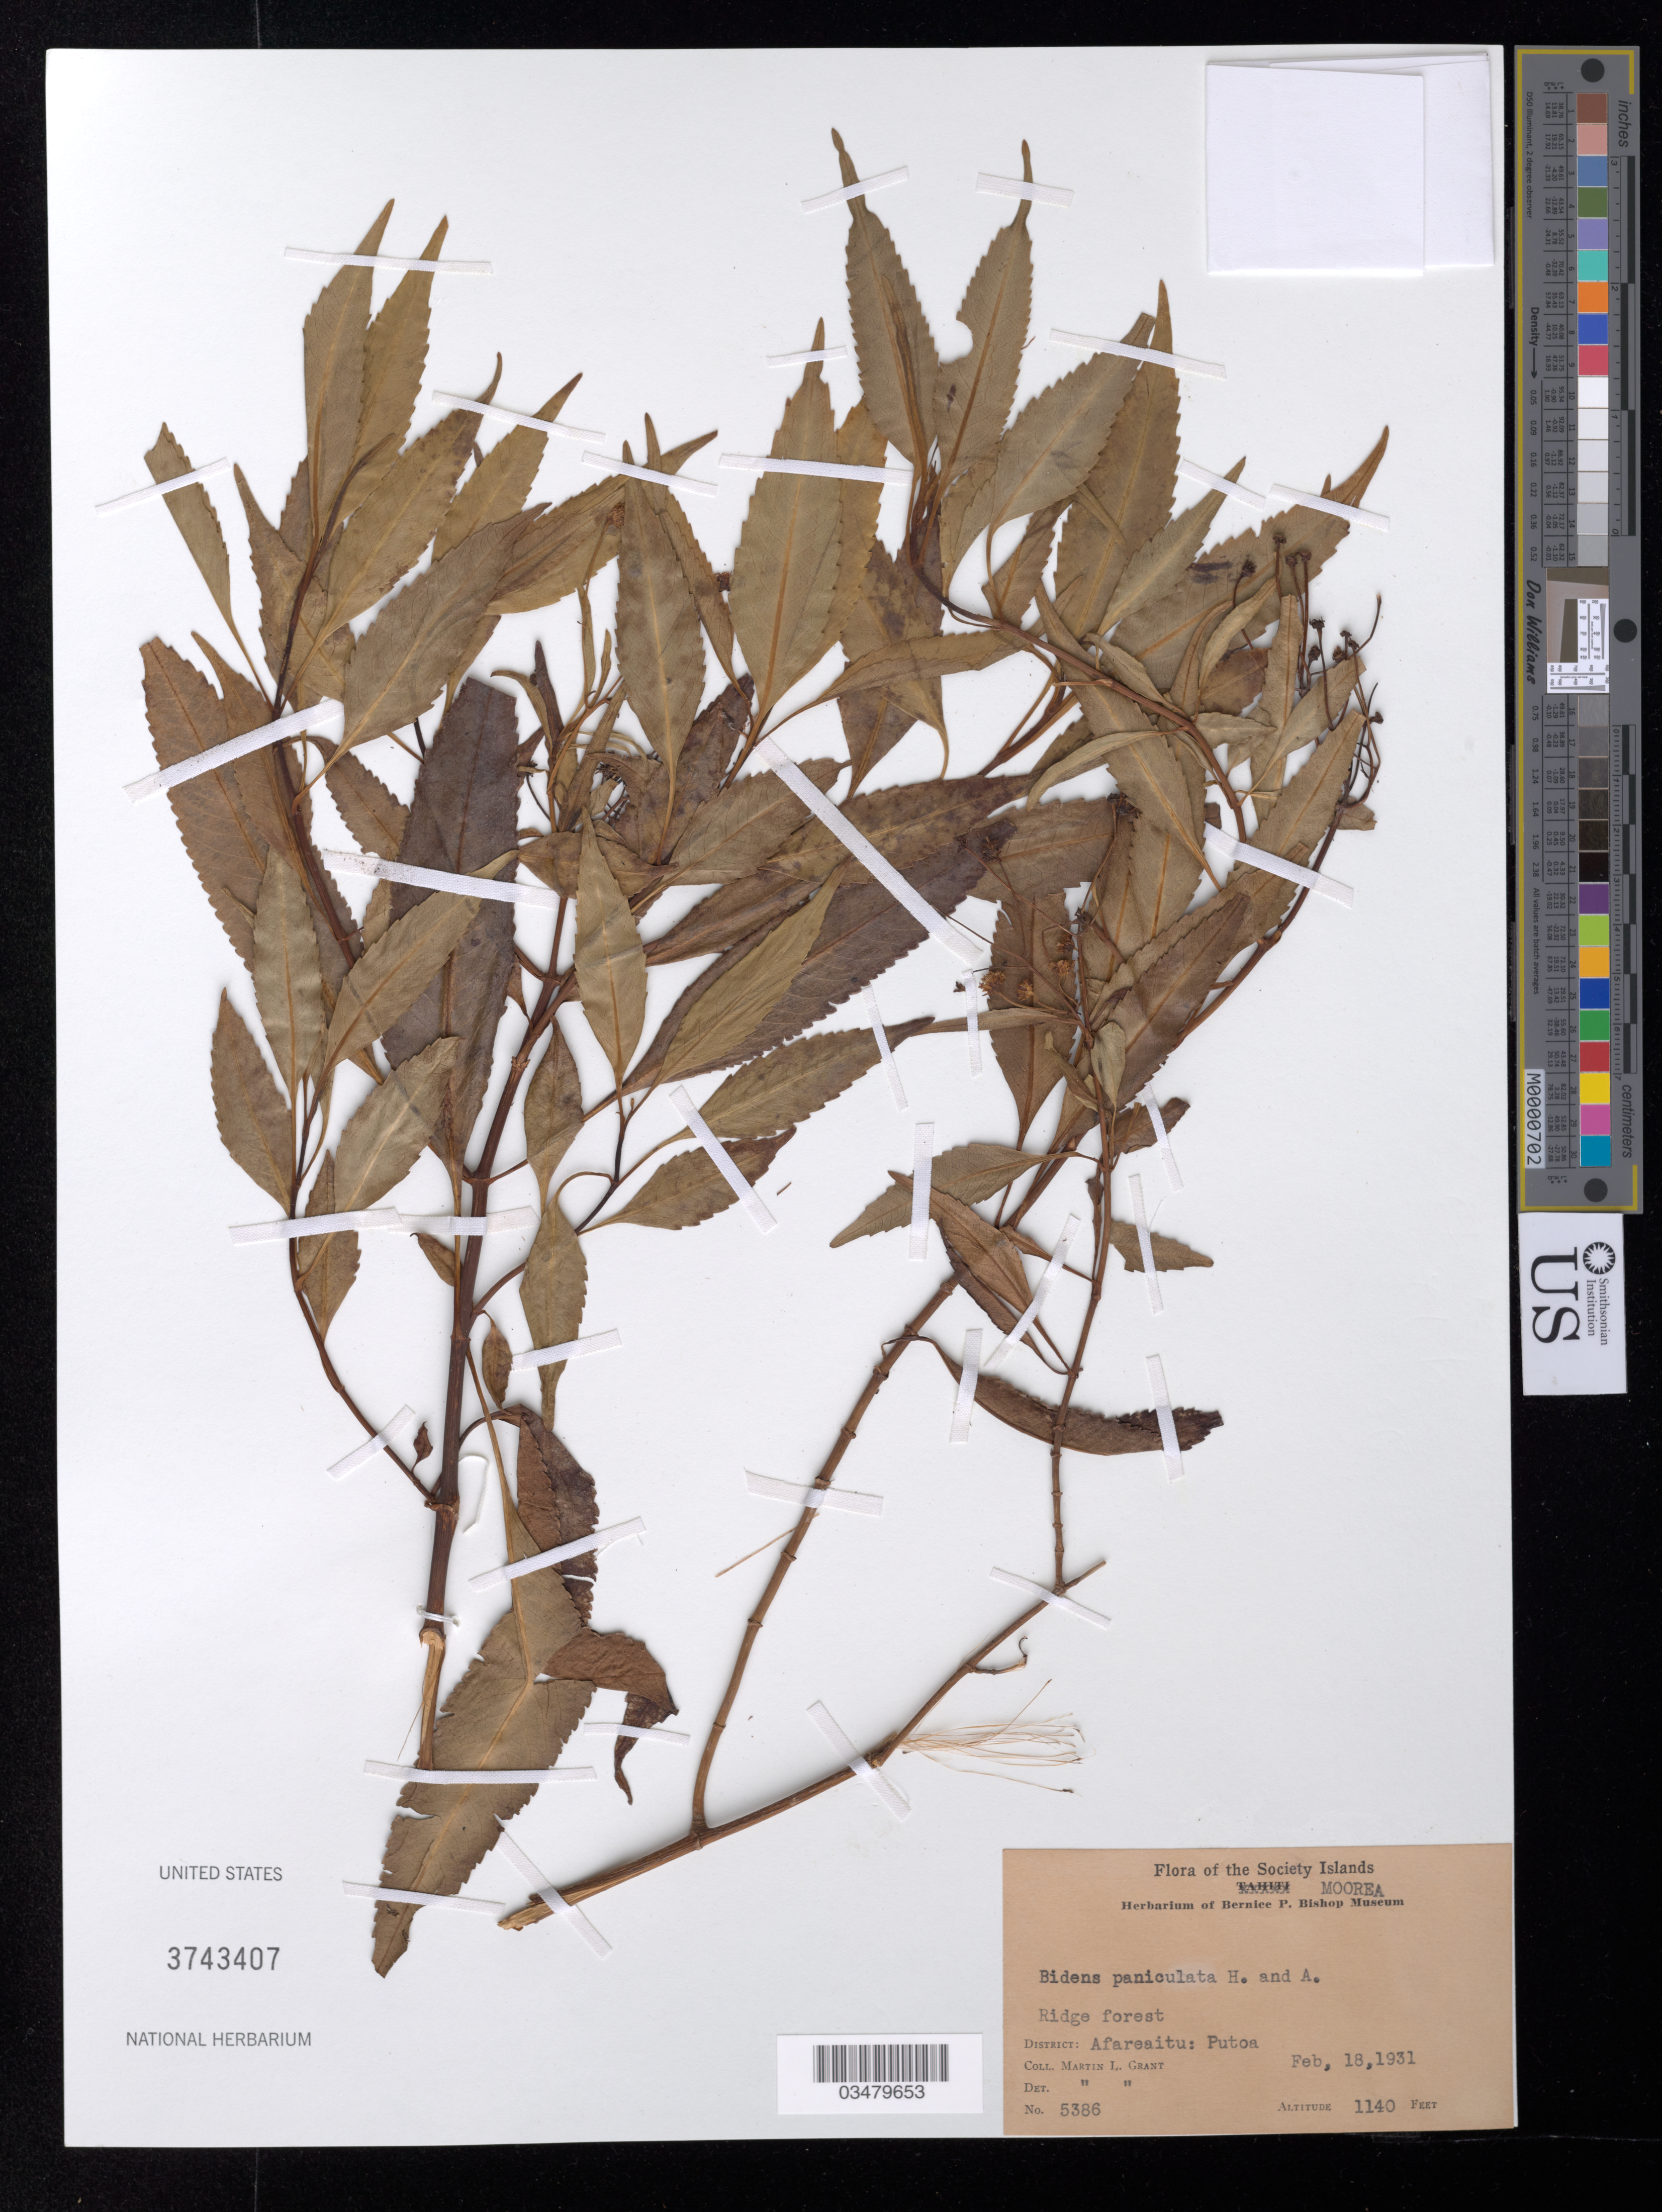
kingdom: Plantae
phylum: Tracheophyta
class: Magnoliopsida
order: Asterales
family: Asteraceae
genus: Bidens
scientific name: Bidens paniculata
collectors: M. L. Grant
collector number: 5386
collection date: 1931-02-18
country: French Polynesia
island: Tahiti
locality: The Society Islands. Tahiti. District: Afareaitu: Putoa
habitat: Ridge forest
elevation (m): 347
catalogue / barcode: US 3743407